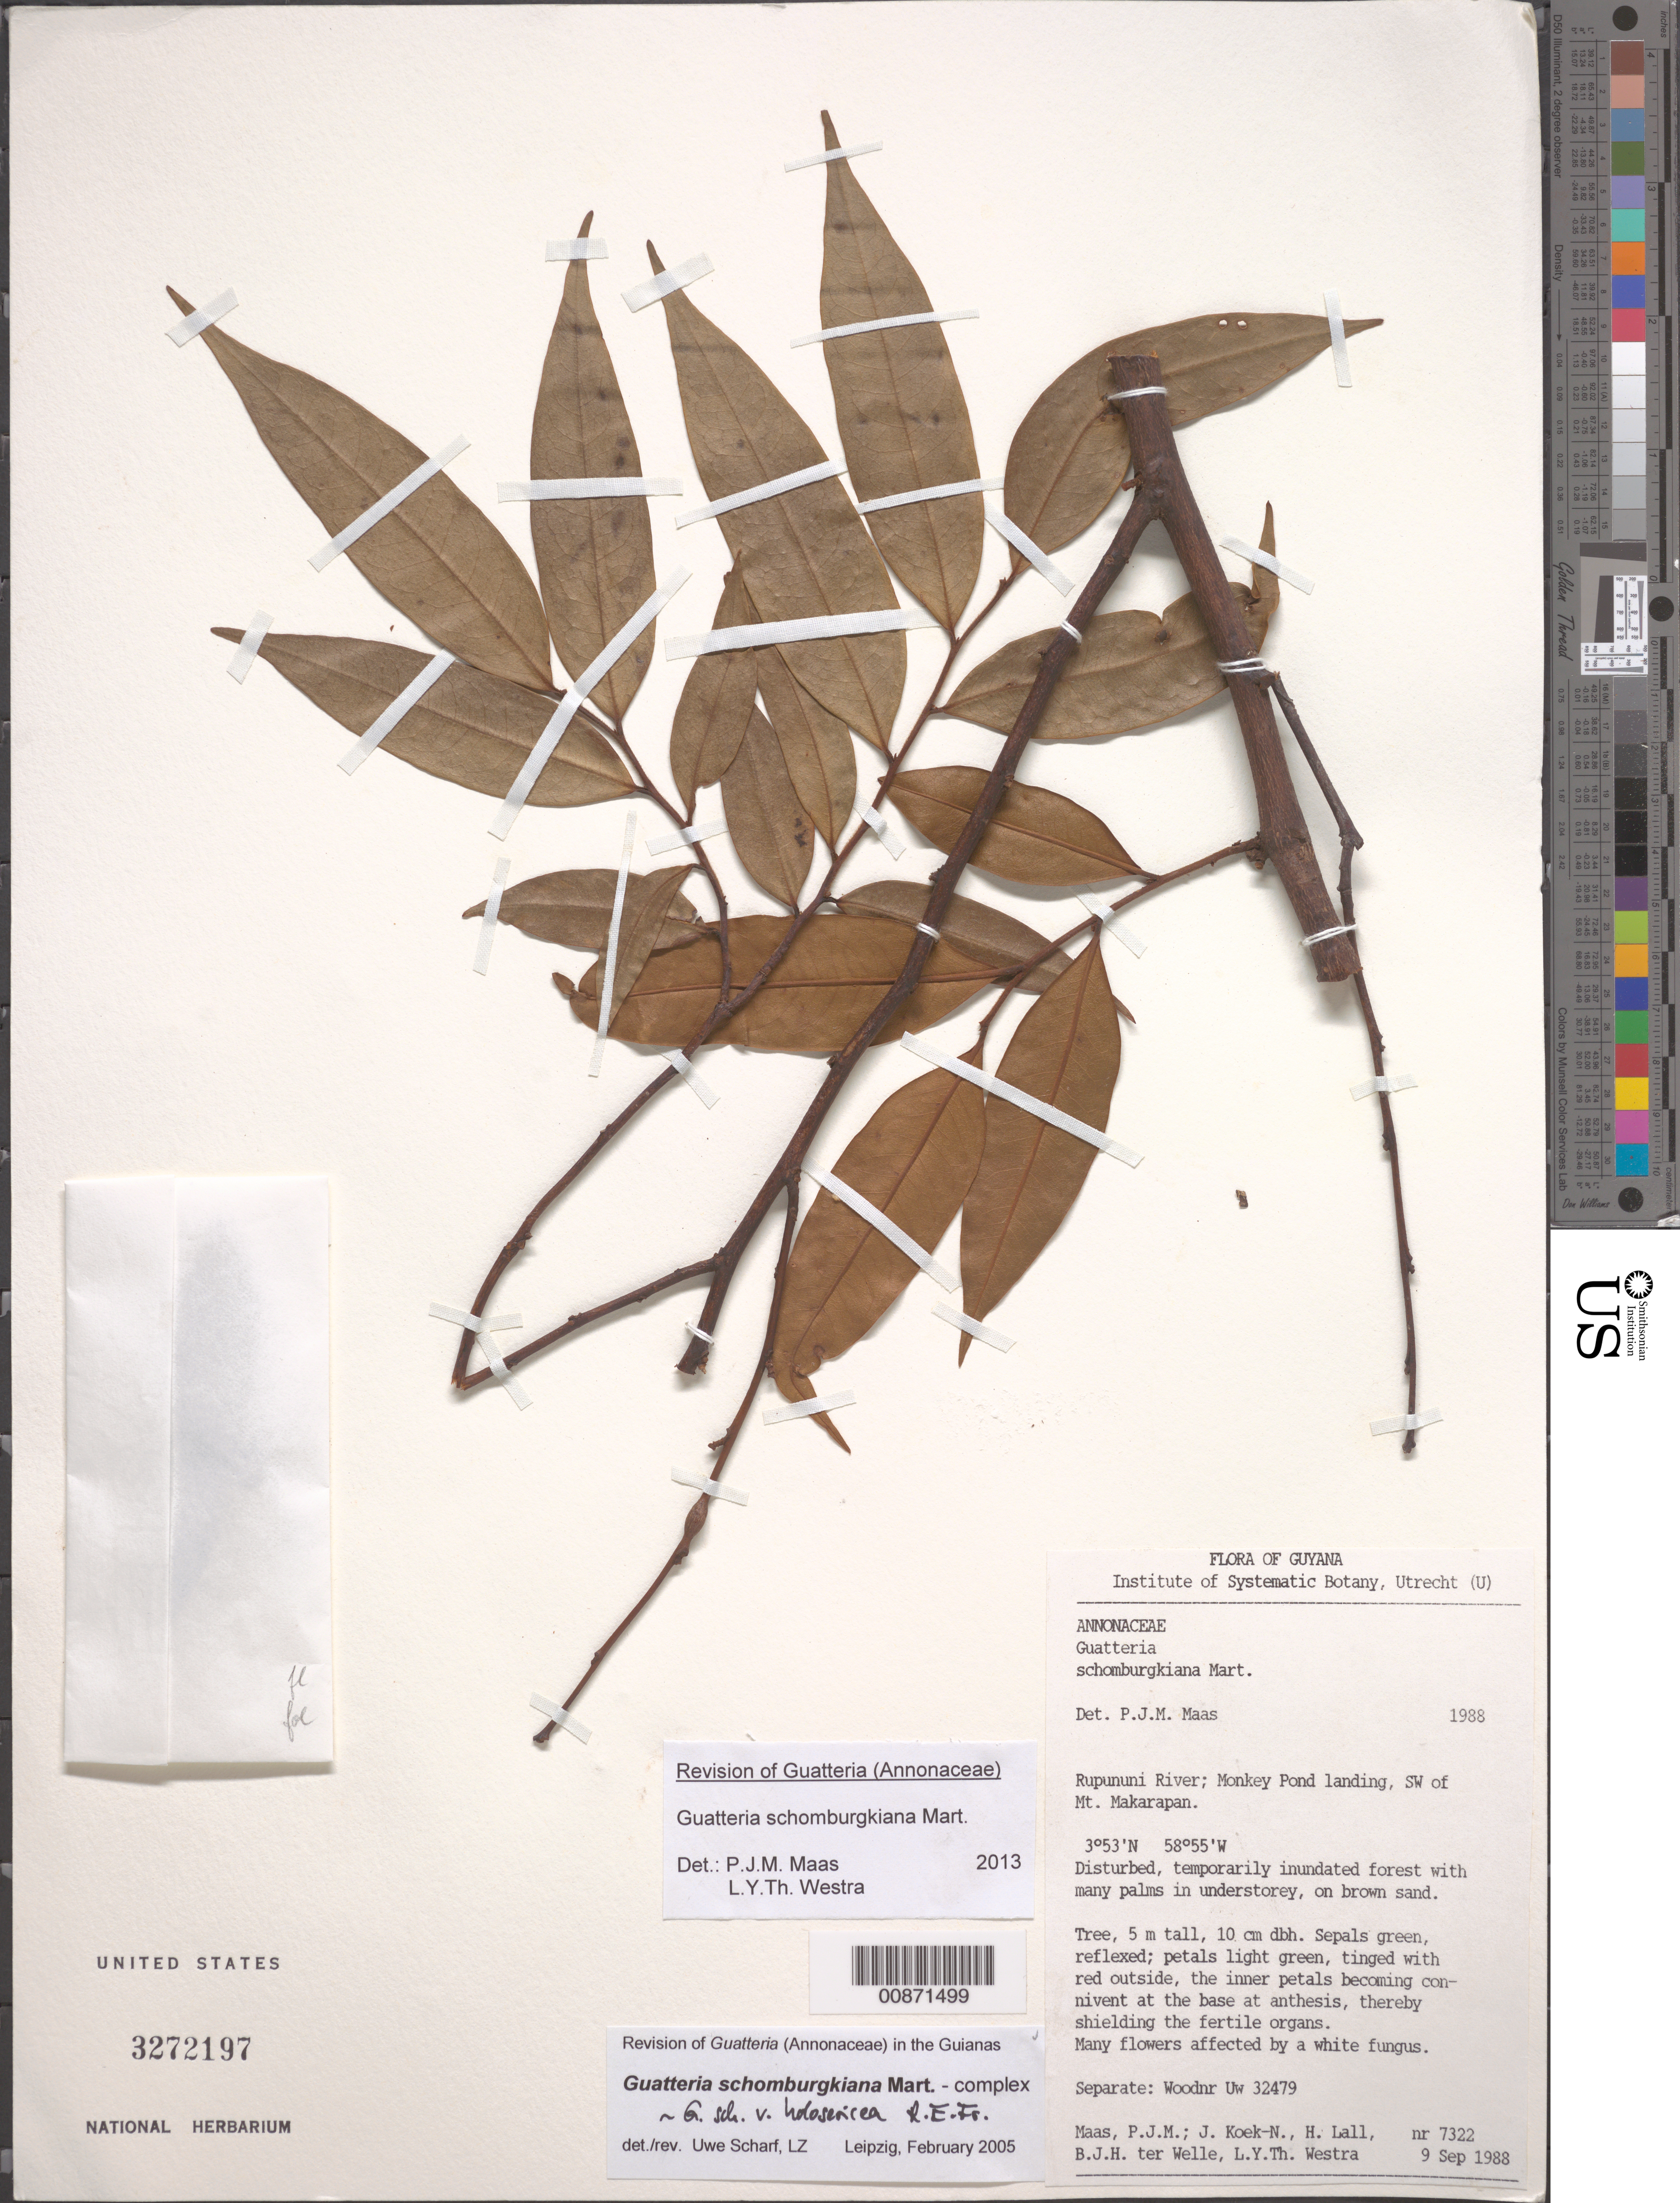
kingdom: Plantae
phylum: Tracheophyta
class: Magnoliopsida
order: Magnoliales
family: Annonaceae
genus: Guatteria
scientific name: Guatteria schomburgkiana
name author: Mart.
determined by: Maas, P. J.; Westra, L. Y.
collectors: P. Maas, J. Koek-Noorman, H. Lall, B. Welle & L. Y. T. Westra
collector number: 7322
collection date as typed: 9-Sep-88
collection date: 1988-09-09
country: Guyana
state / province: U. Takutu-U. Essequibo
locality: Rupununi River, Monkey Pond landing, SW of Mt. Makarapan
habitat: Disturbed, temproarily inundated forest with many palms in understorey, on brown sand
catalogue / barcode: US 3272197